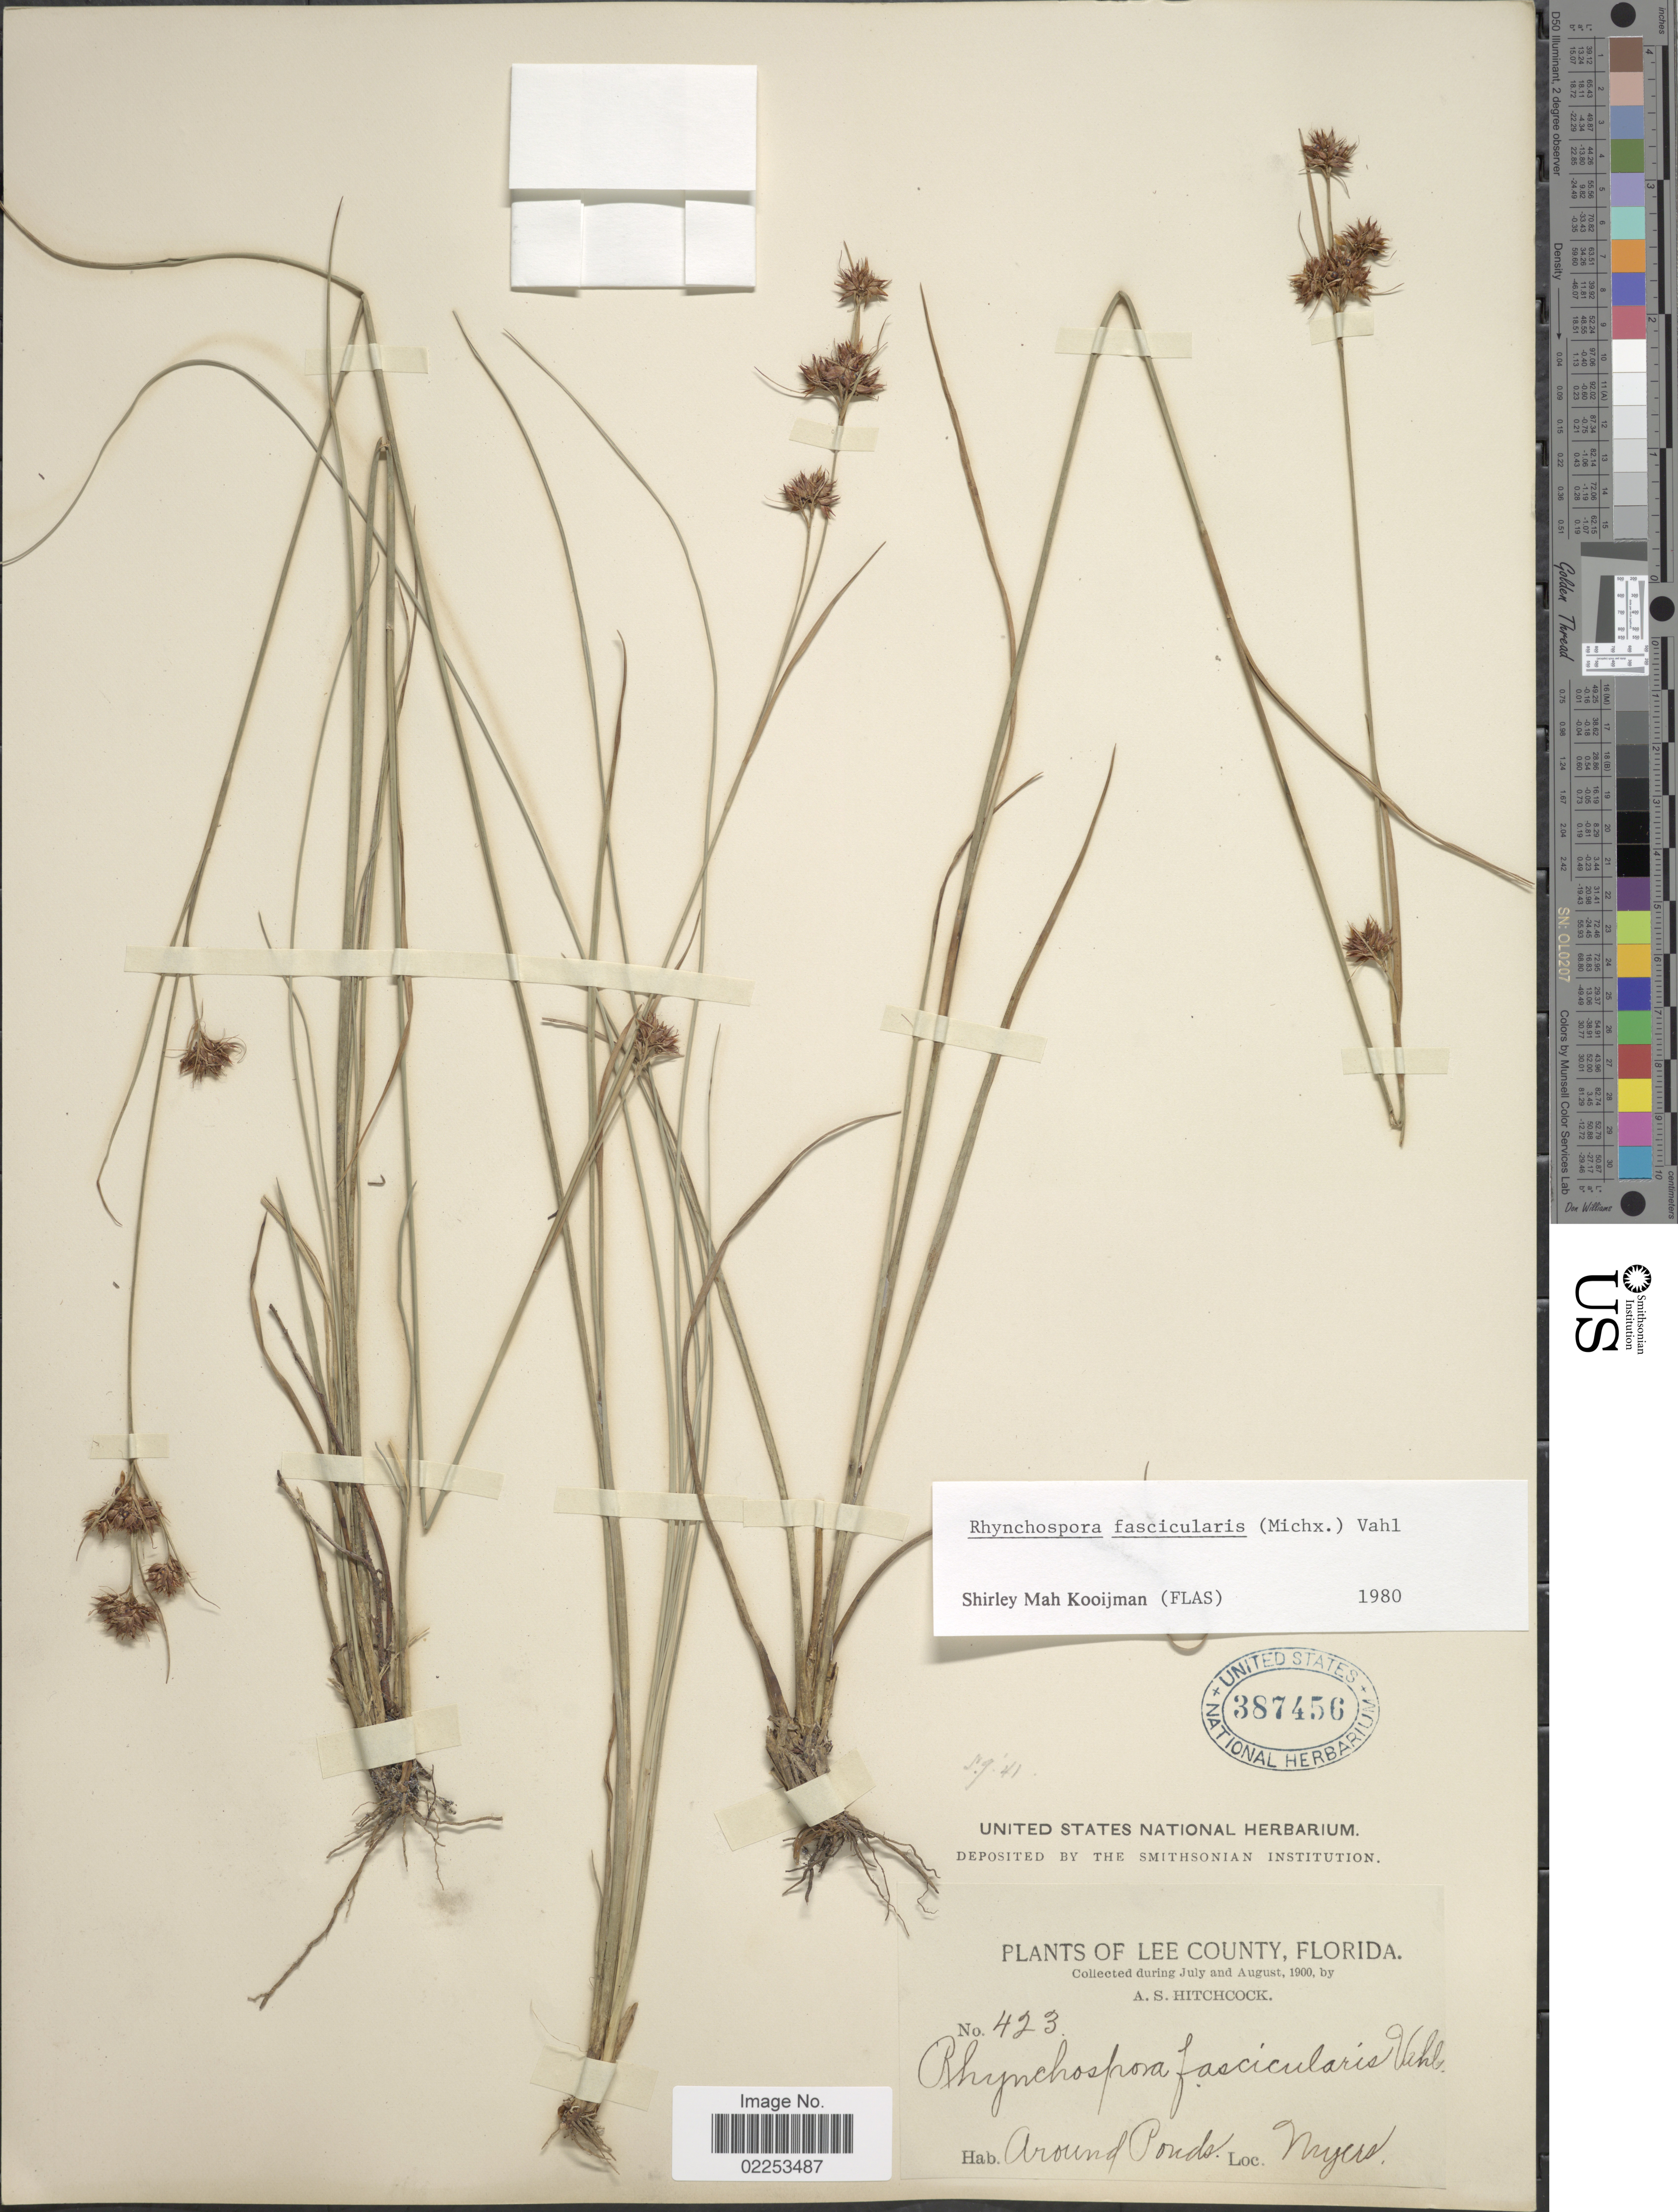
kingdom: Plantae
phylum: Tracheophyta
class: Liliopsida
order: Poales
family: Cyperaceae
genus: Rhynchospora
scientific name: Rhynchospora fascicularis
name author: (Michx.) Vahl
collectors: A. S. Hitchcock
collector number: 423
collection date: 1900-07/1900-08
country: United States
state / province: Florida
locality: Lee County, Around, Ponds, Myers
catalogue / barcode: US 387456